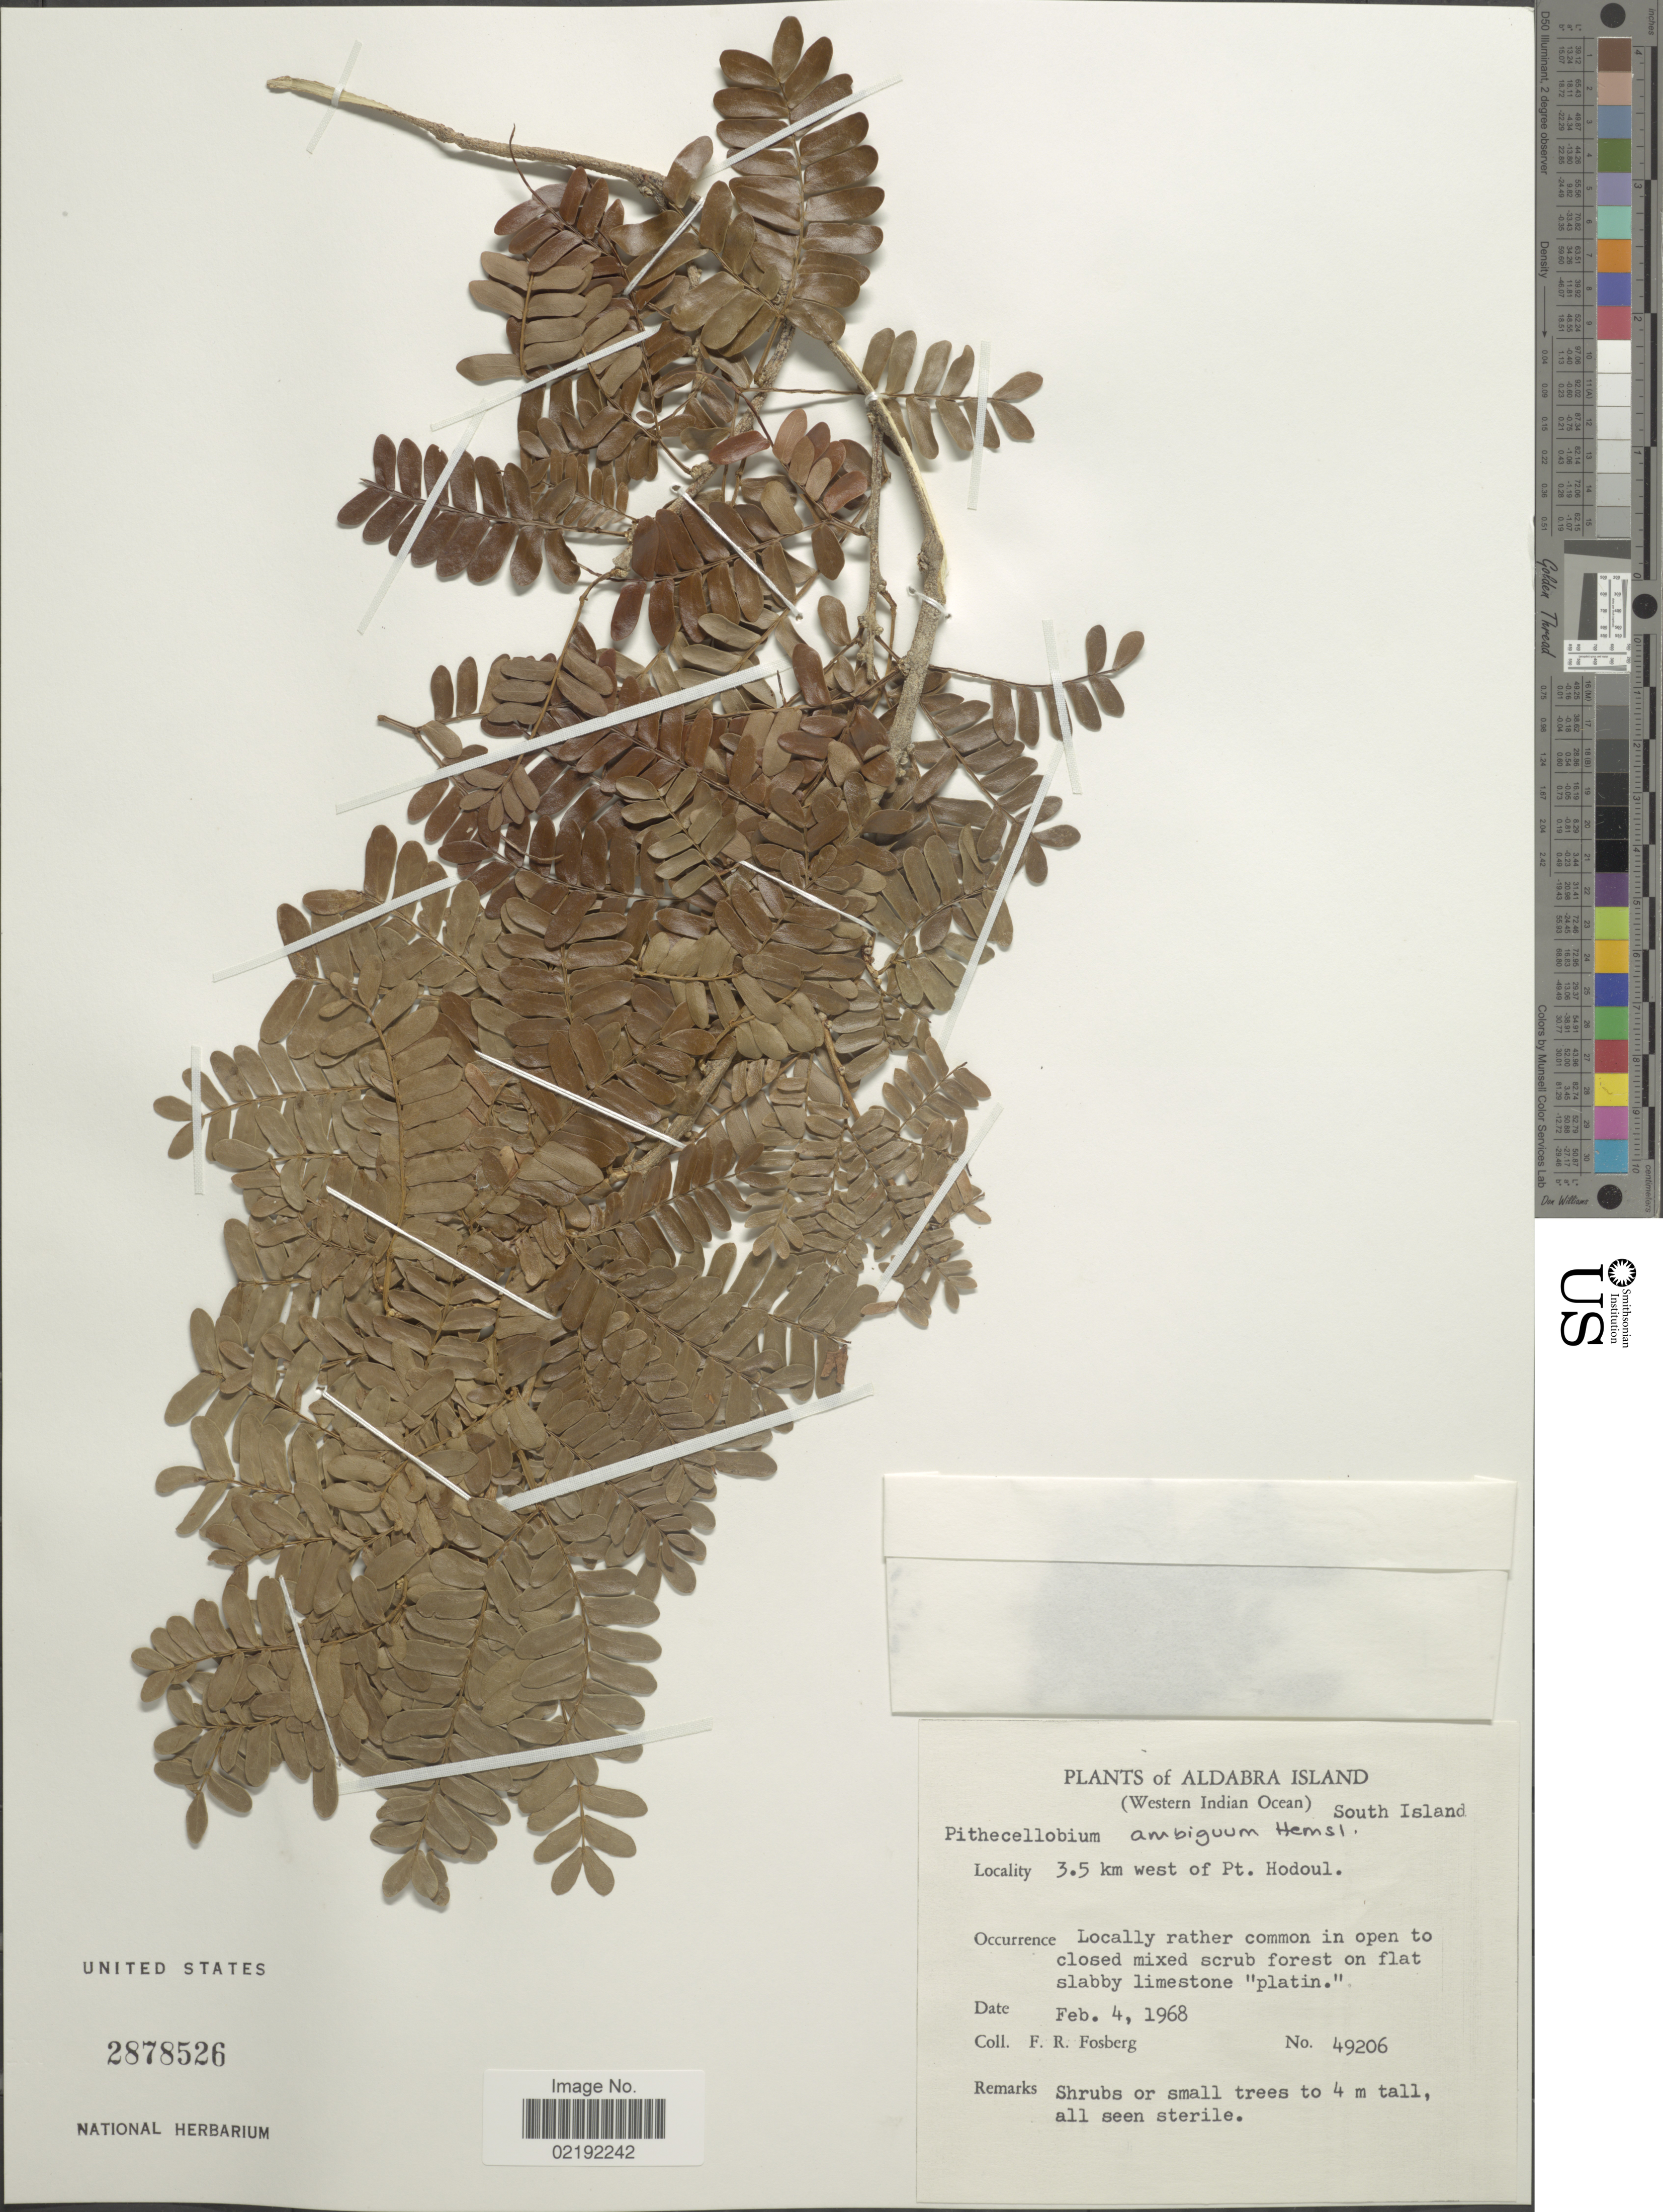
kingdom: Plantae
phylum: Tracheophyta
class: Magnoliopsida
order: Fabales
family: Fabaceae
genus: Viguieranthus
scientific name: Viguieranthus alternans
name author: (Benth.) Villiers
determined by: Strong, M. T., (US), Smithsonian Institution - National Museum of Natural History (UNITED STATES)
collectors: F. R. Fosberg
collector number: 49206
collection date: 1968-02-04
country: Seychelles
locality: Aldabra Island (Western Indian Ocean), South Island, 3.5 km west of Pt. Hodoul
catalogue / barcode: US 2878526